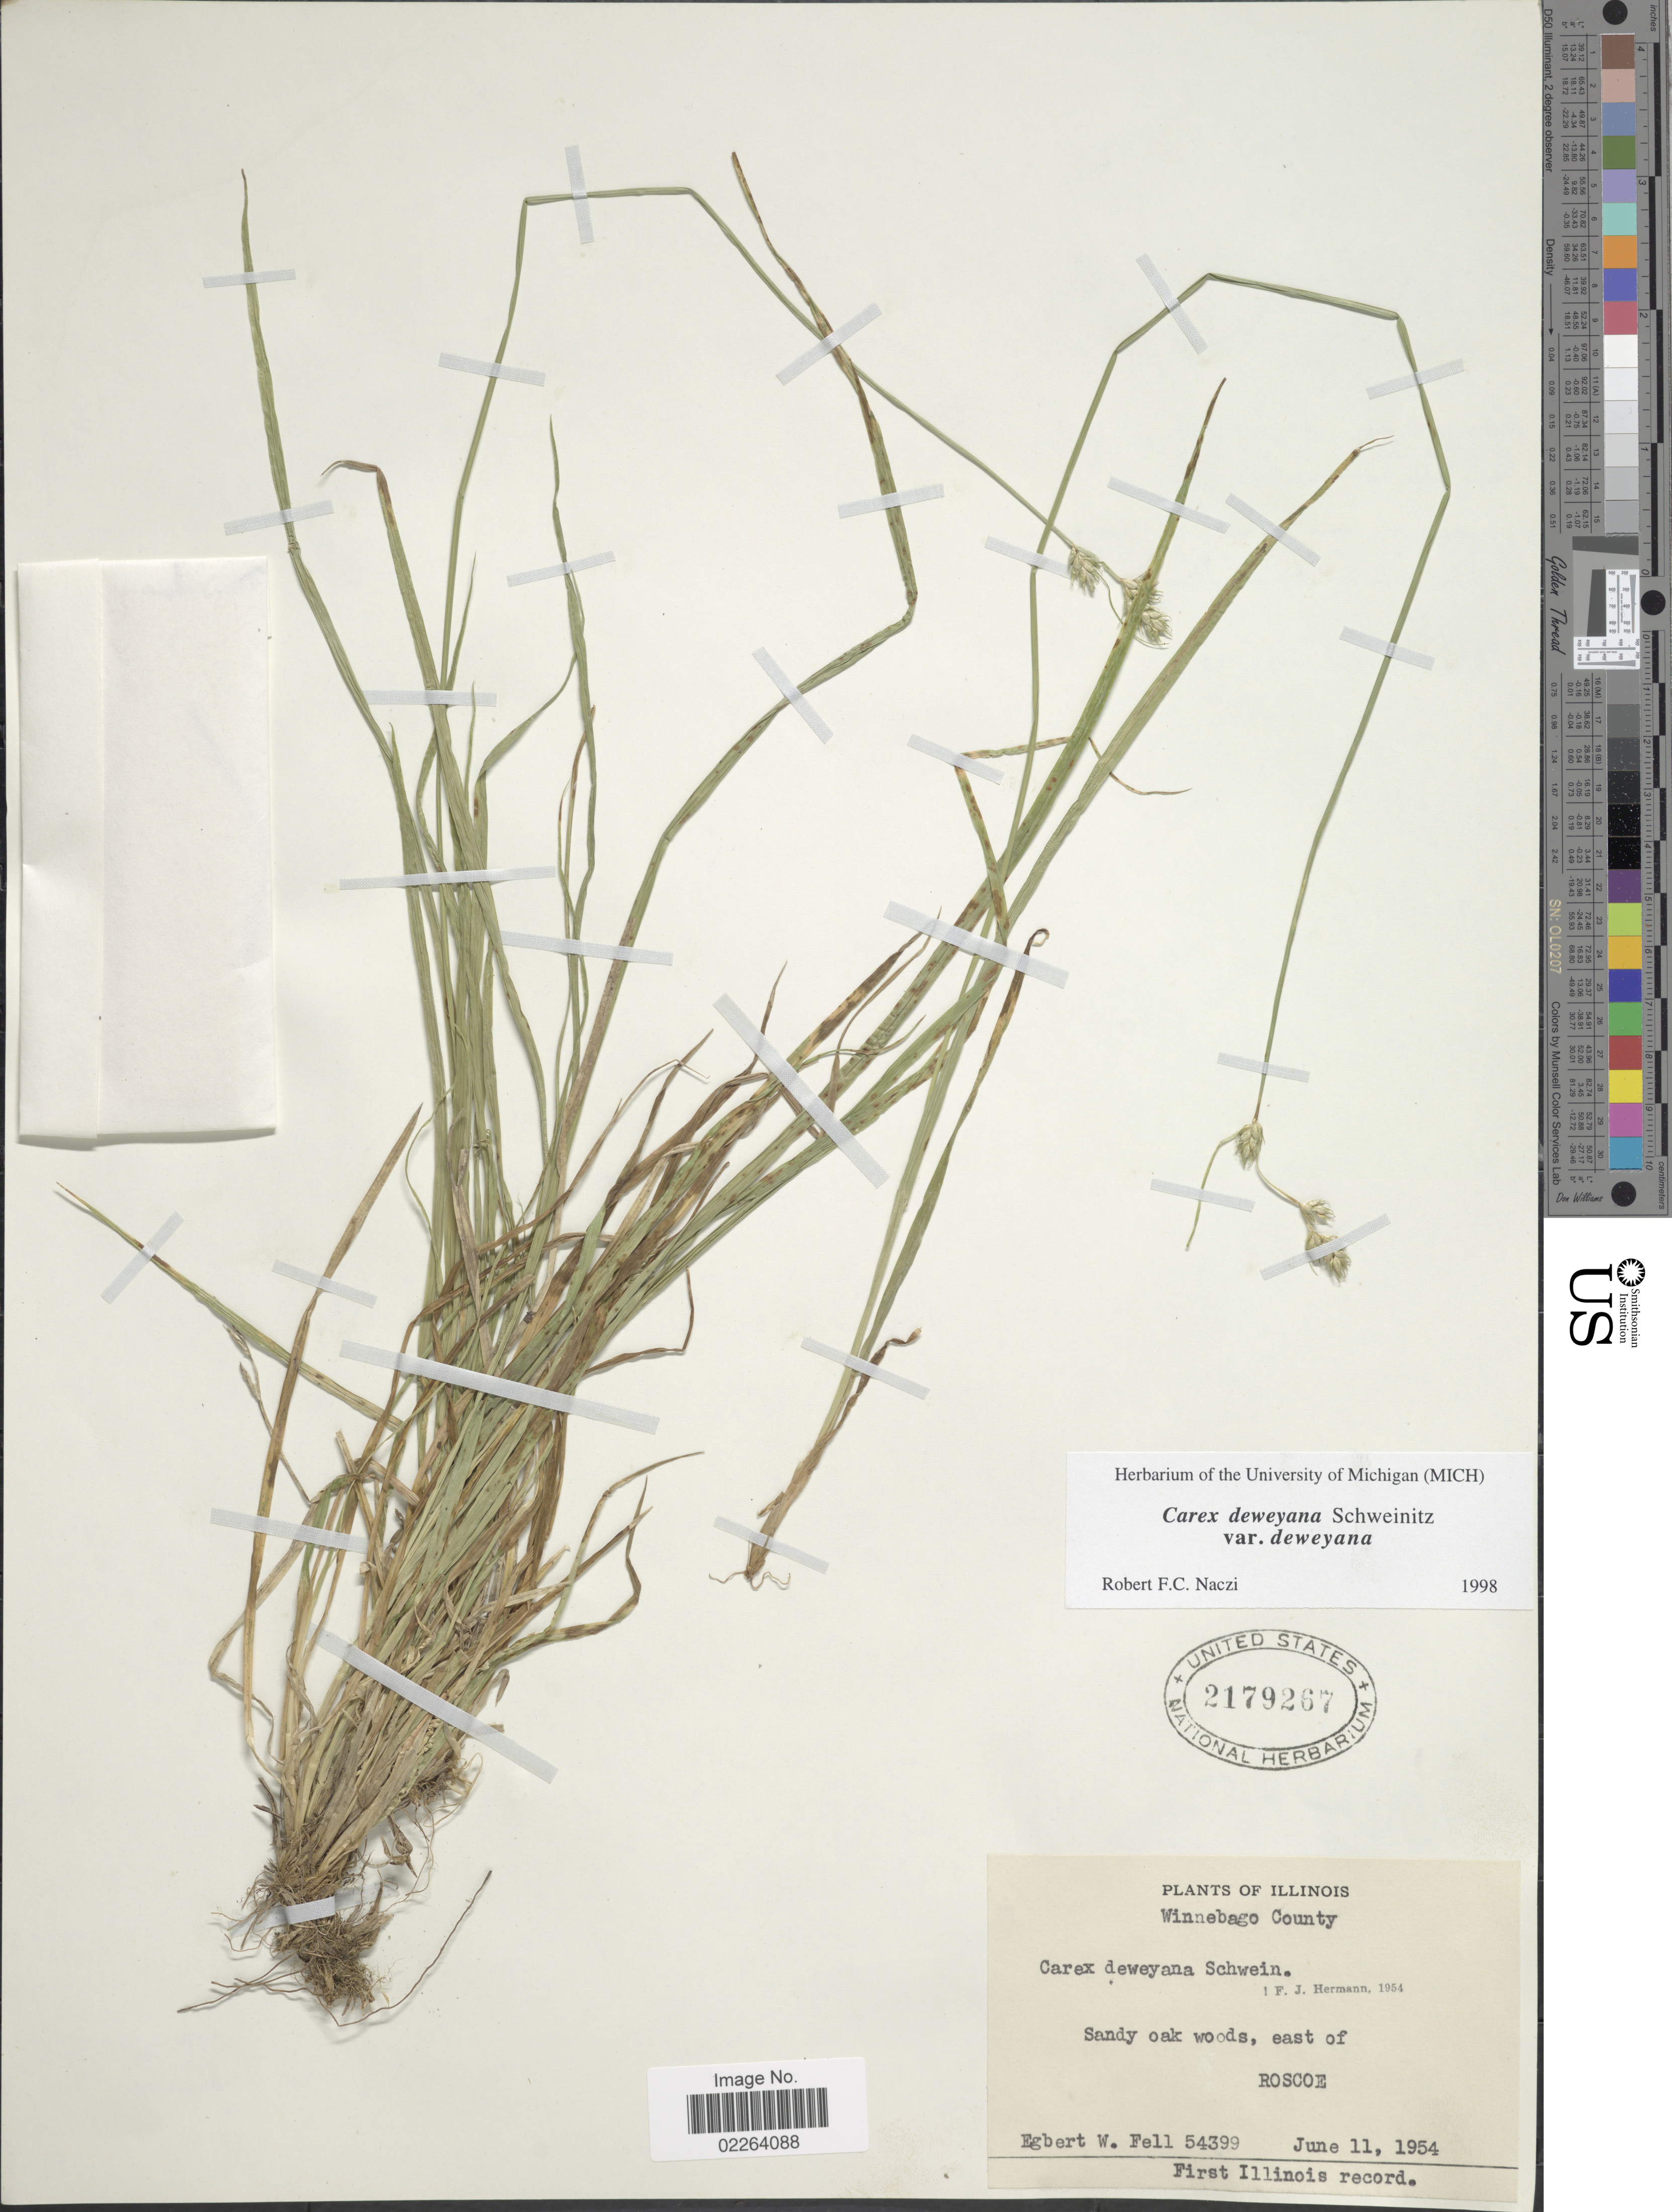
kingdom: Plantae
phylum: Tracheophyta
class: Liliopsida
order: Poales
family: Cyperaceae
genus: Carex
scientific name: Carex deweyana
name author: Schwein.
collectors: E. Fell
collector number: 54399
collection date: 1954-06-11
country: United States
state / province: Illinois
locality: Sandy oak woods, east of Roscoe, Winnebago County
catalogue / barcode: US 2179267